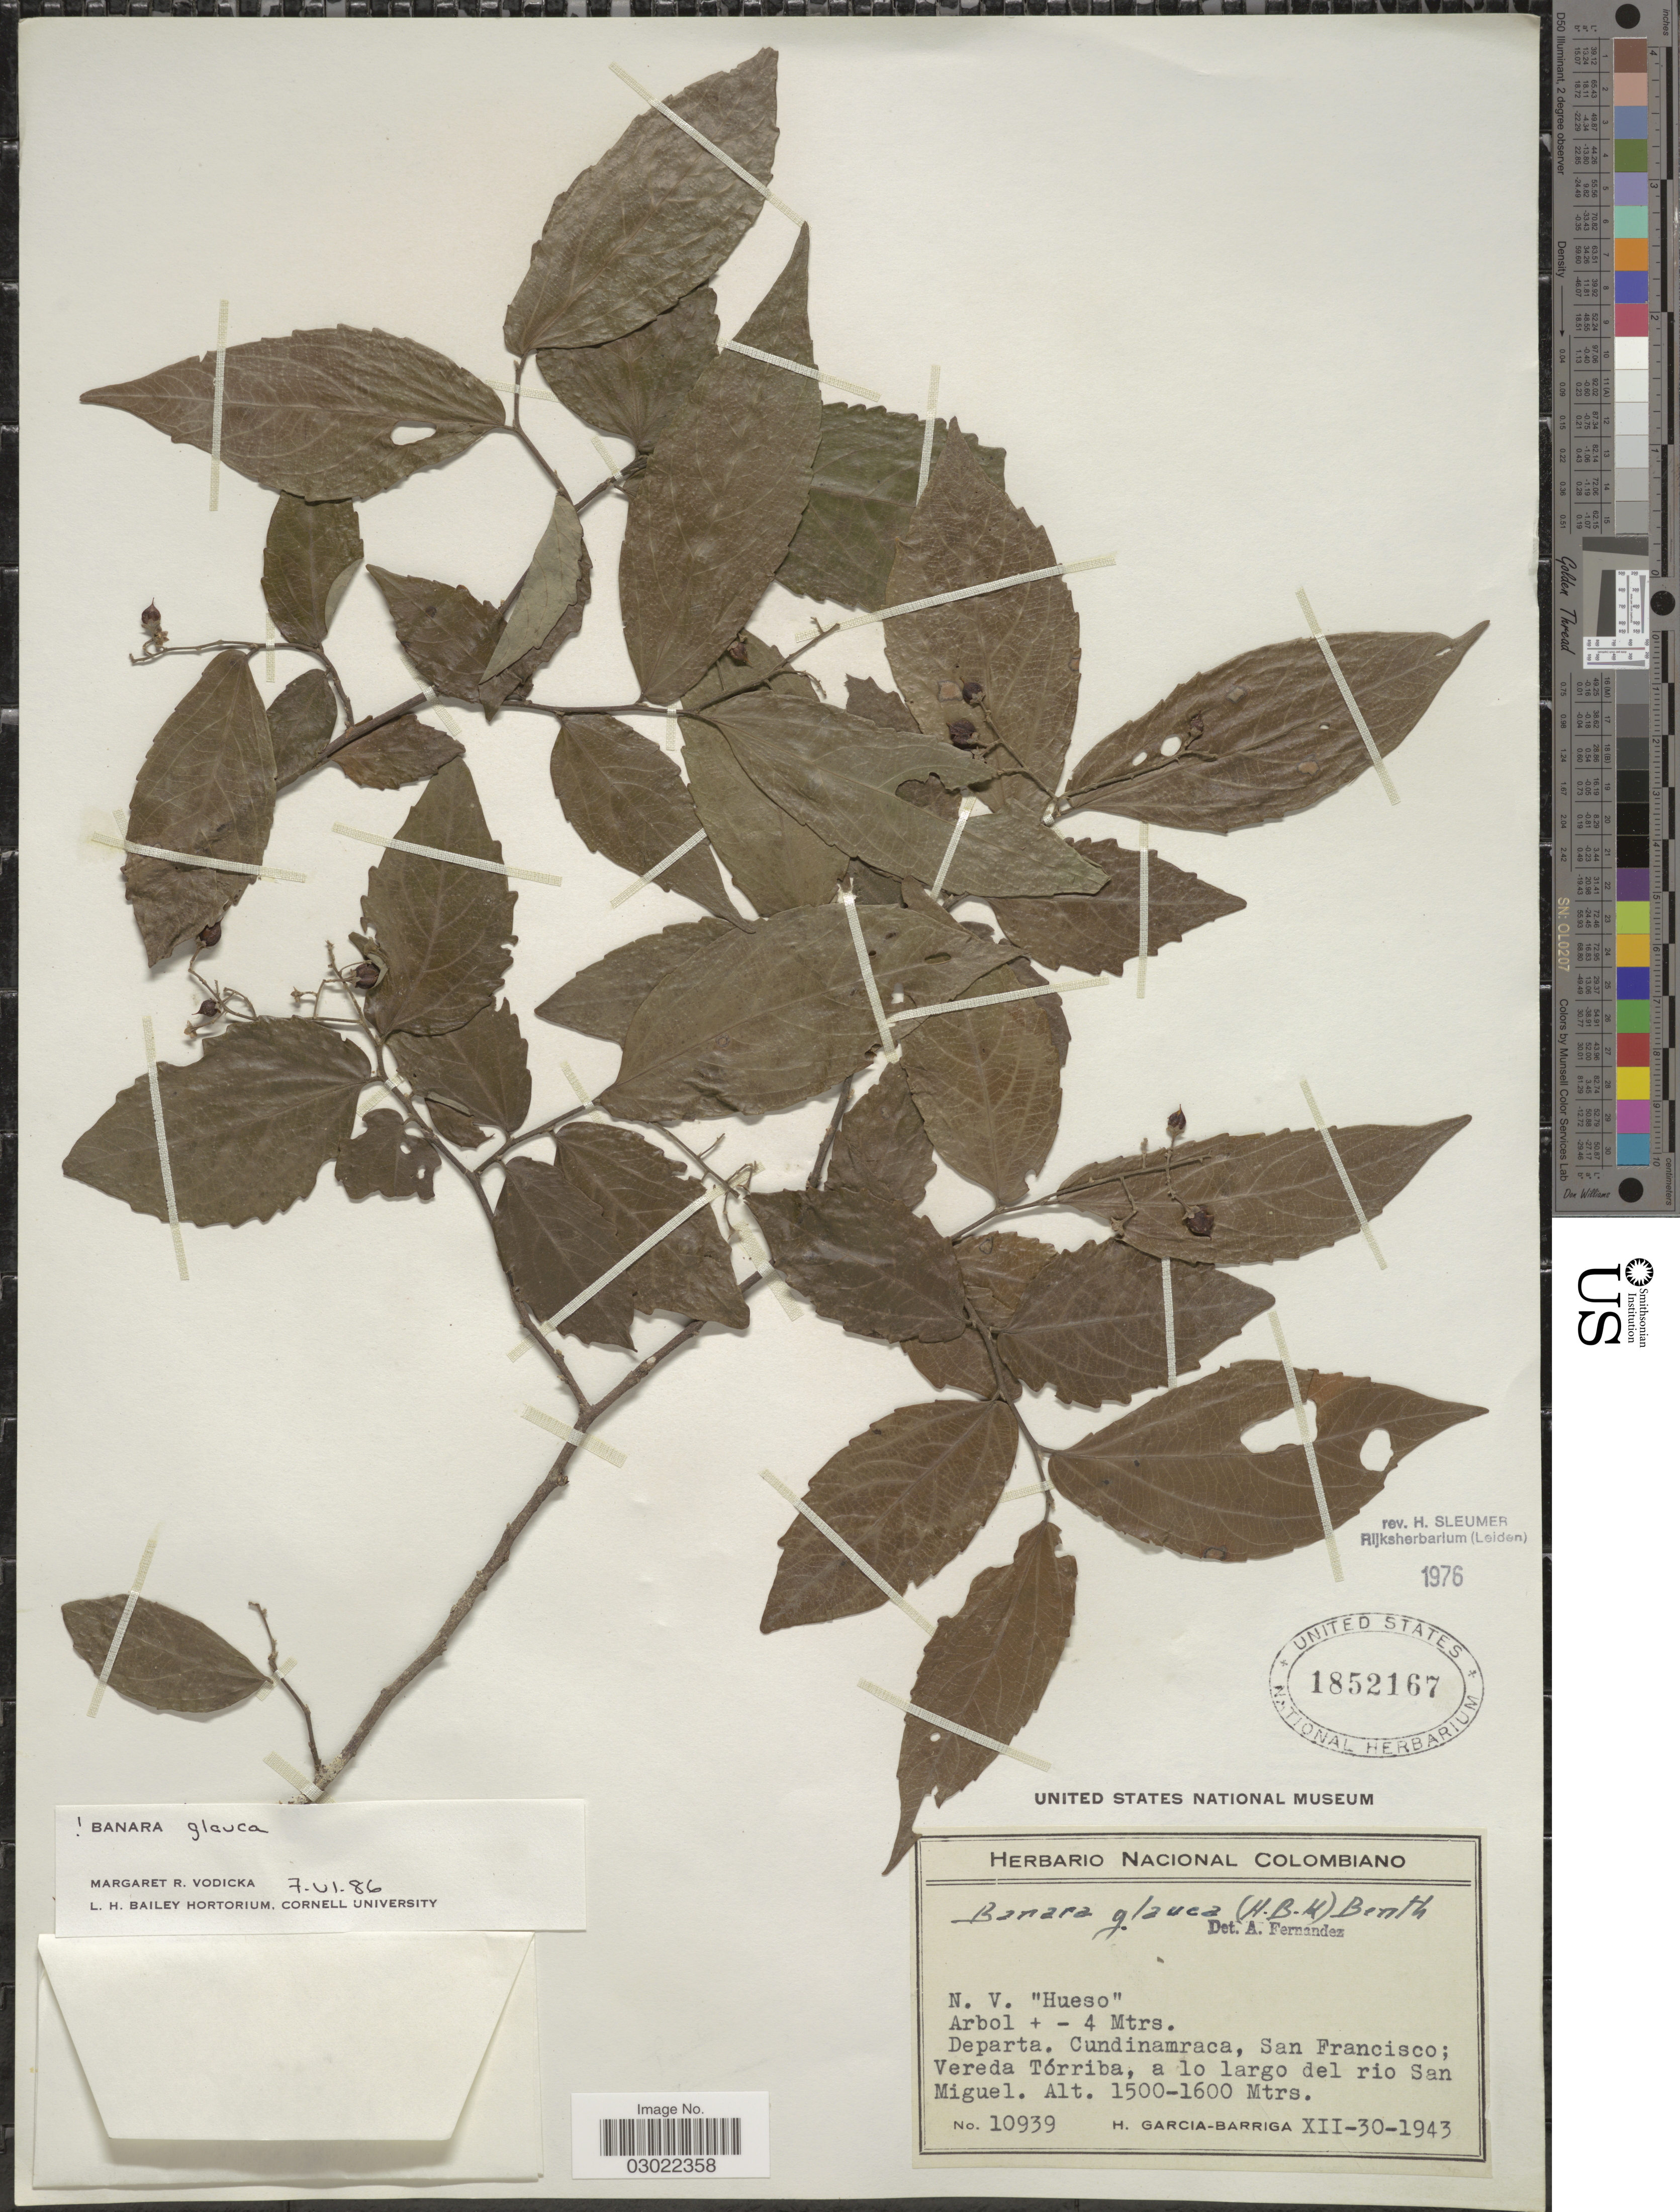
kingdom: Plantae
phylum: Tracheophyta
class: Magnoliopsida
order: Malpighiales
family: Salicaceae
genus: Banara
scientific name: Banara glauca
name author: (Kunth) Benth.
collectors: H. García Barriga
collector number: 10939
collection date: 1943-12-30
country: Colombia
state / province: Cundinamarca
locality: Departa. Cundinamraca, San Francisco; Vereda Tórriba, a lo largo del rio San Miguel.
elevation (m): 1500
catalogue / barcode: US 1852167